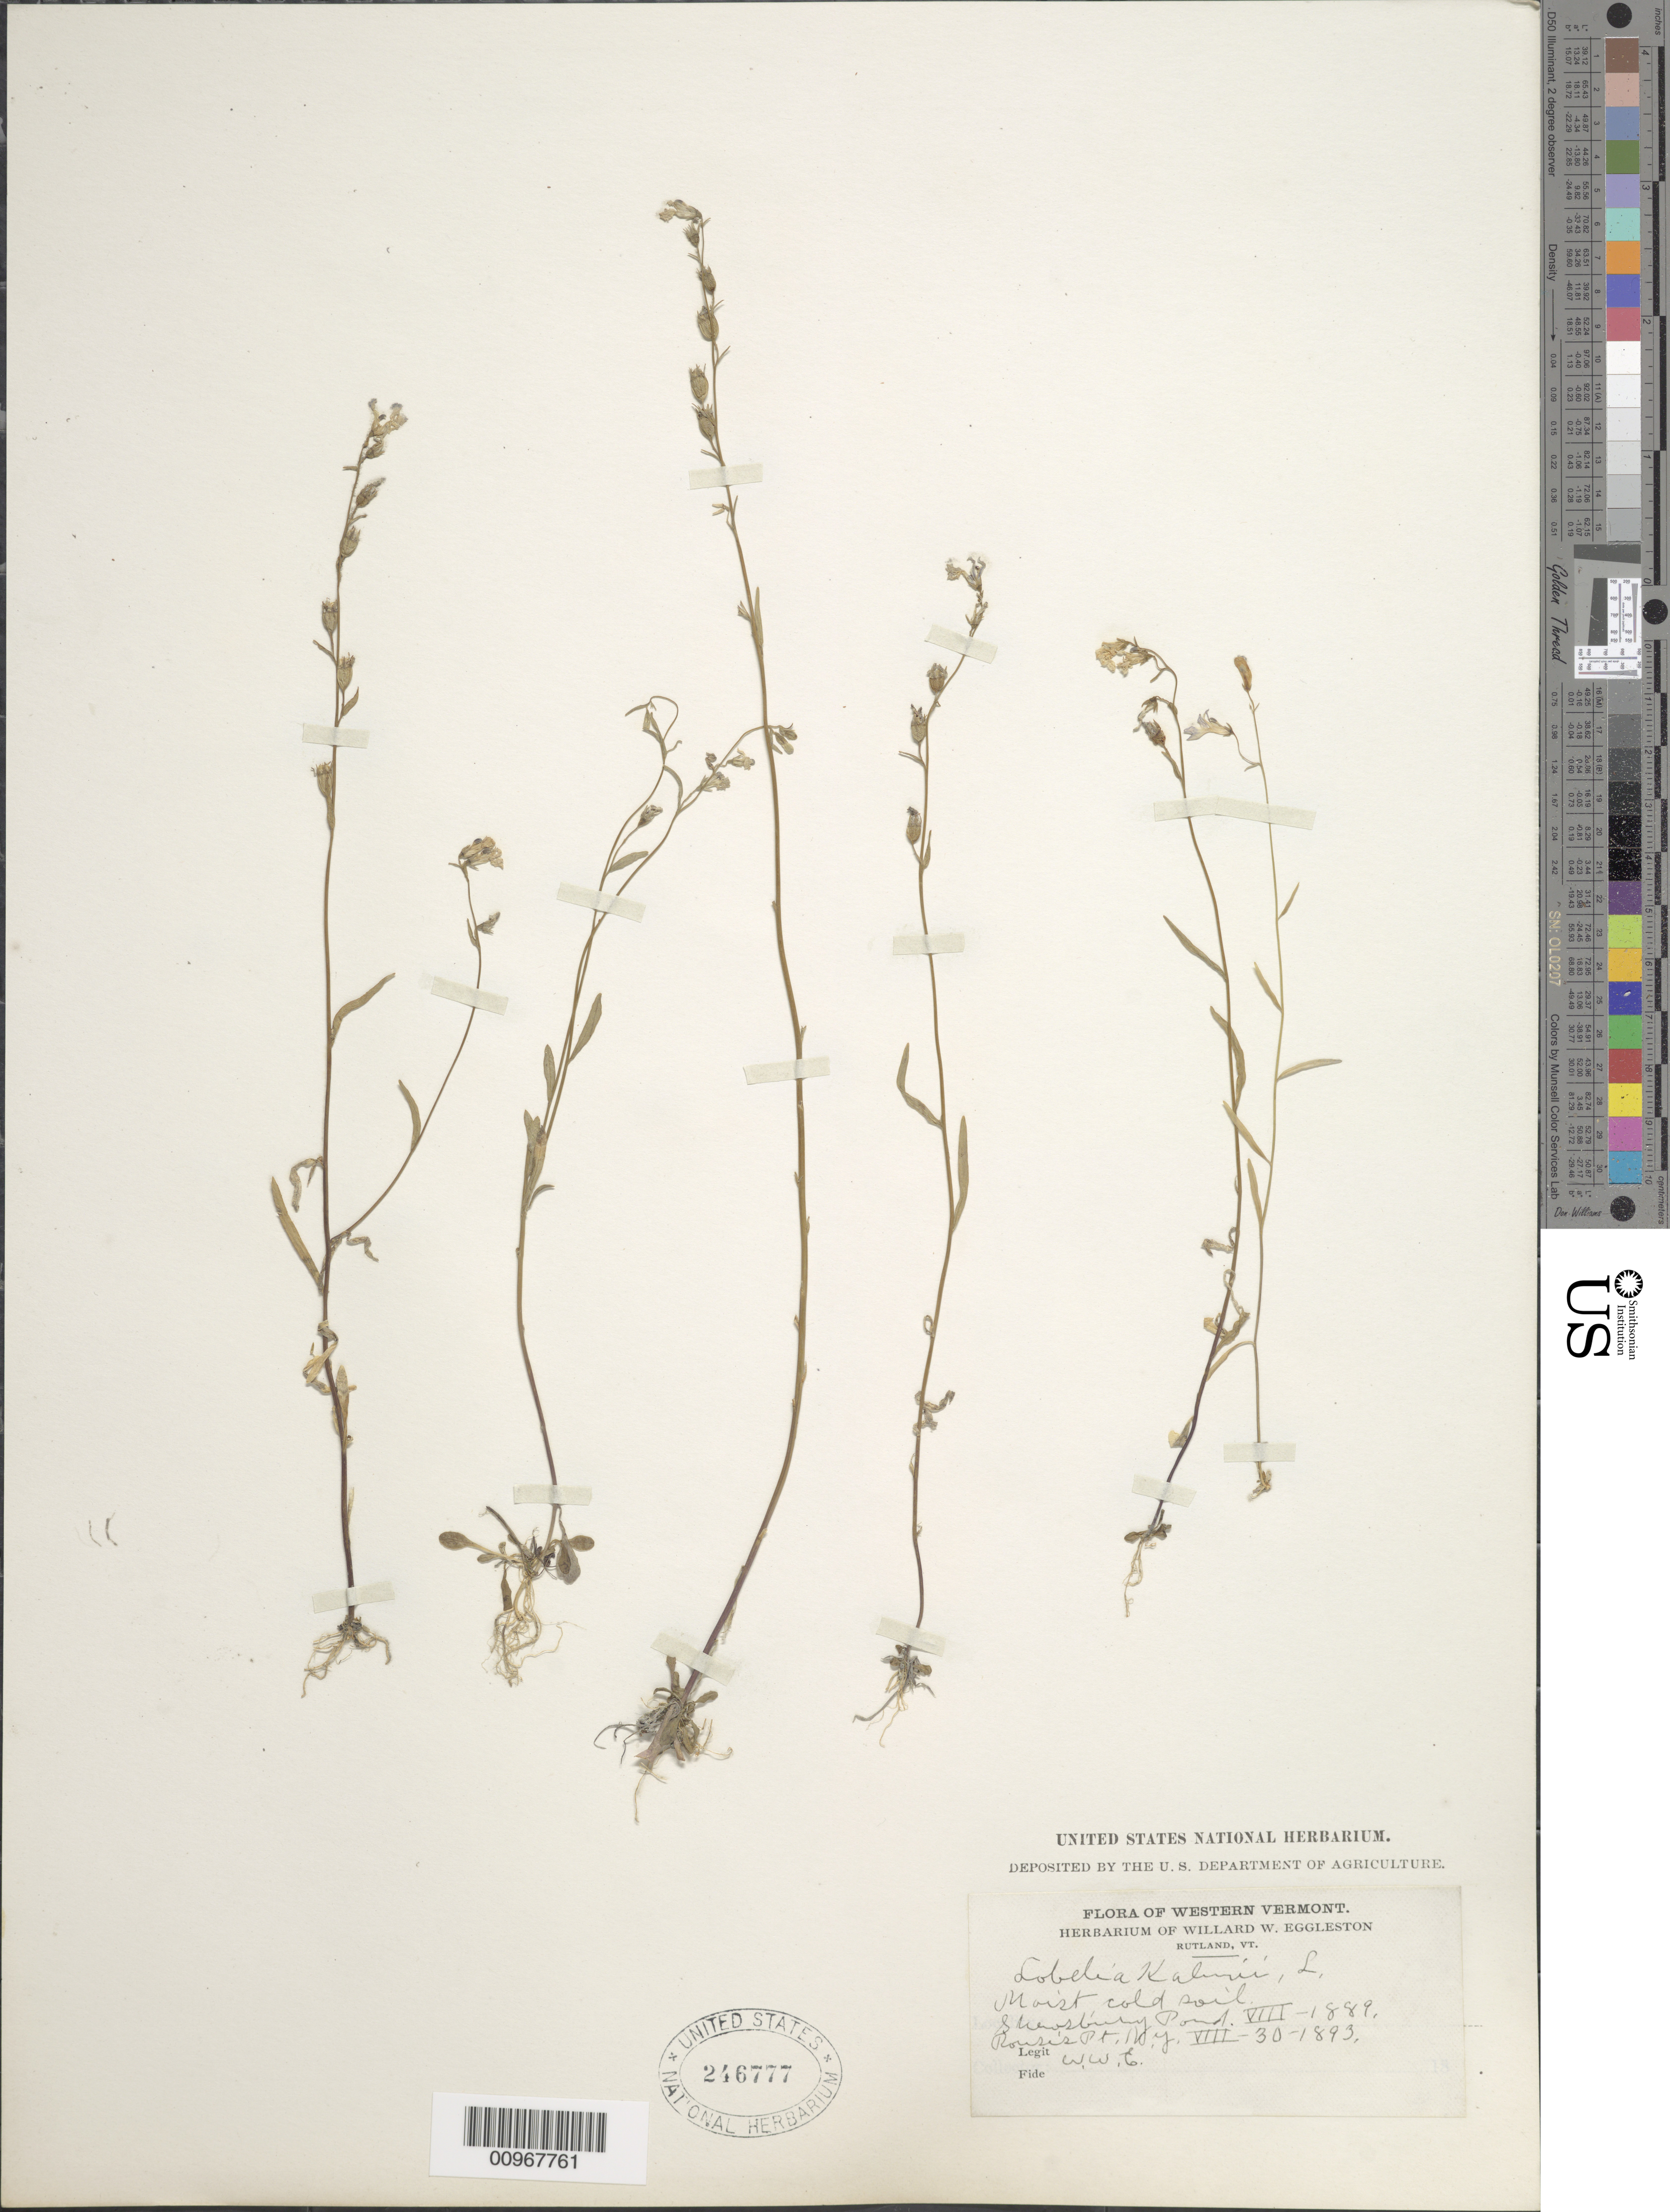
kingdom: Plantae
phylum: Tracheophyta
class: Magnoliopsida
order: Asterales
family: Campanulaceae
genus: Lobelia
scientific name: Lobelia kalmii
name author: L.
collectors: W. W. Eggleston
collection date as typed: Aug. 30, 1893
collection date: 1893-08-30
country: United States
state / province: Vermont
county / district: Rutland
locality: Rouse's Point, Rutland & Shrewsbury pond.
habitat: moist cold soil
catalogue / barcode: US 246777